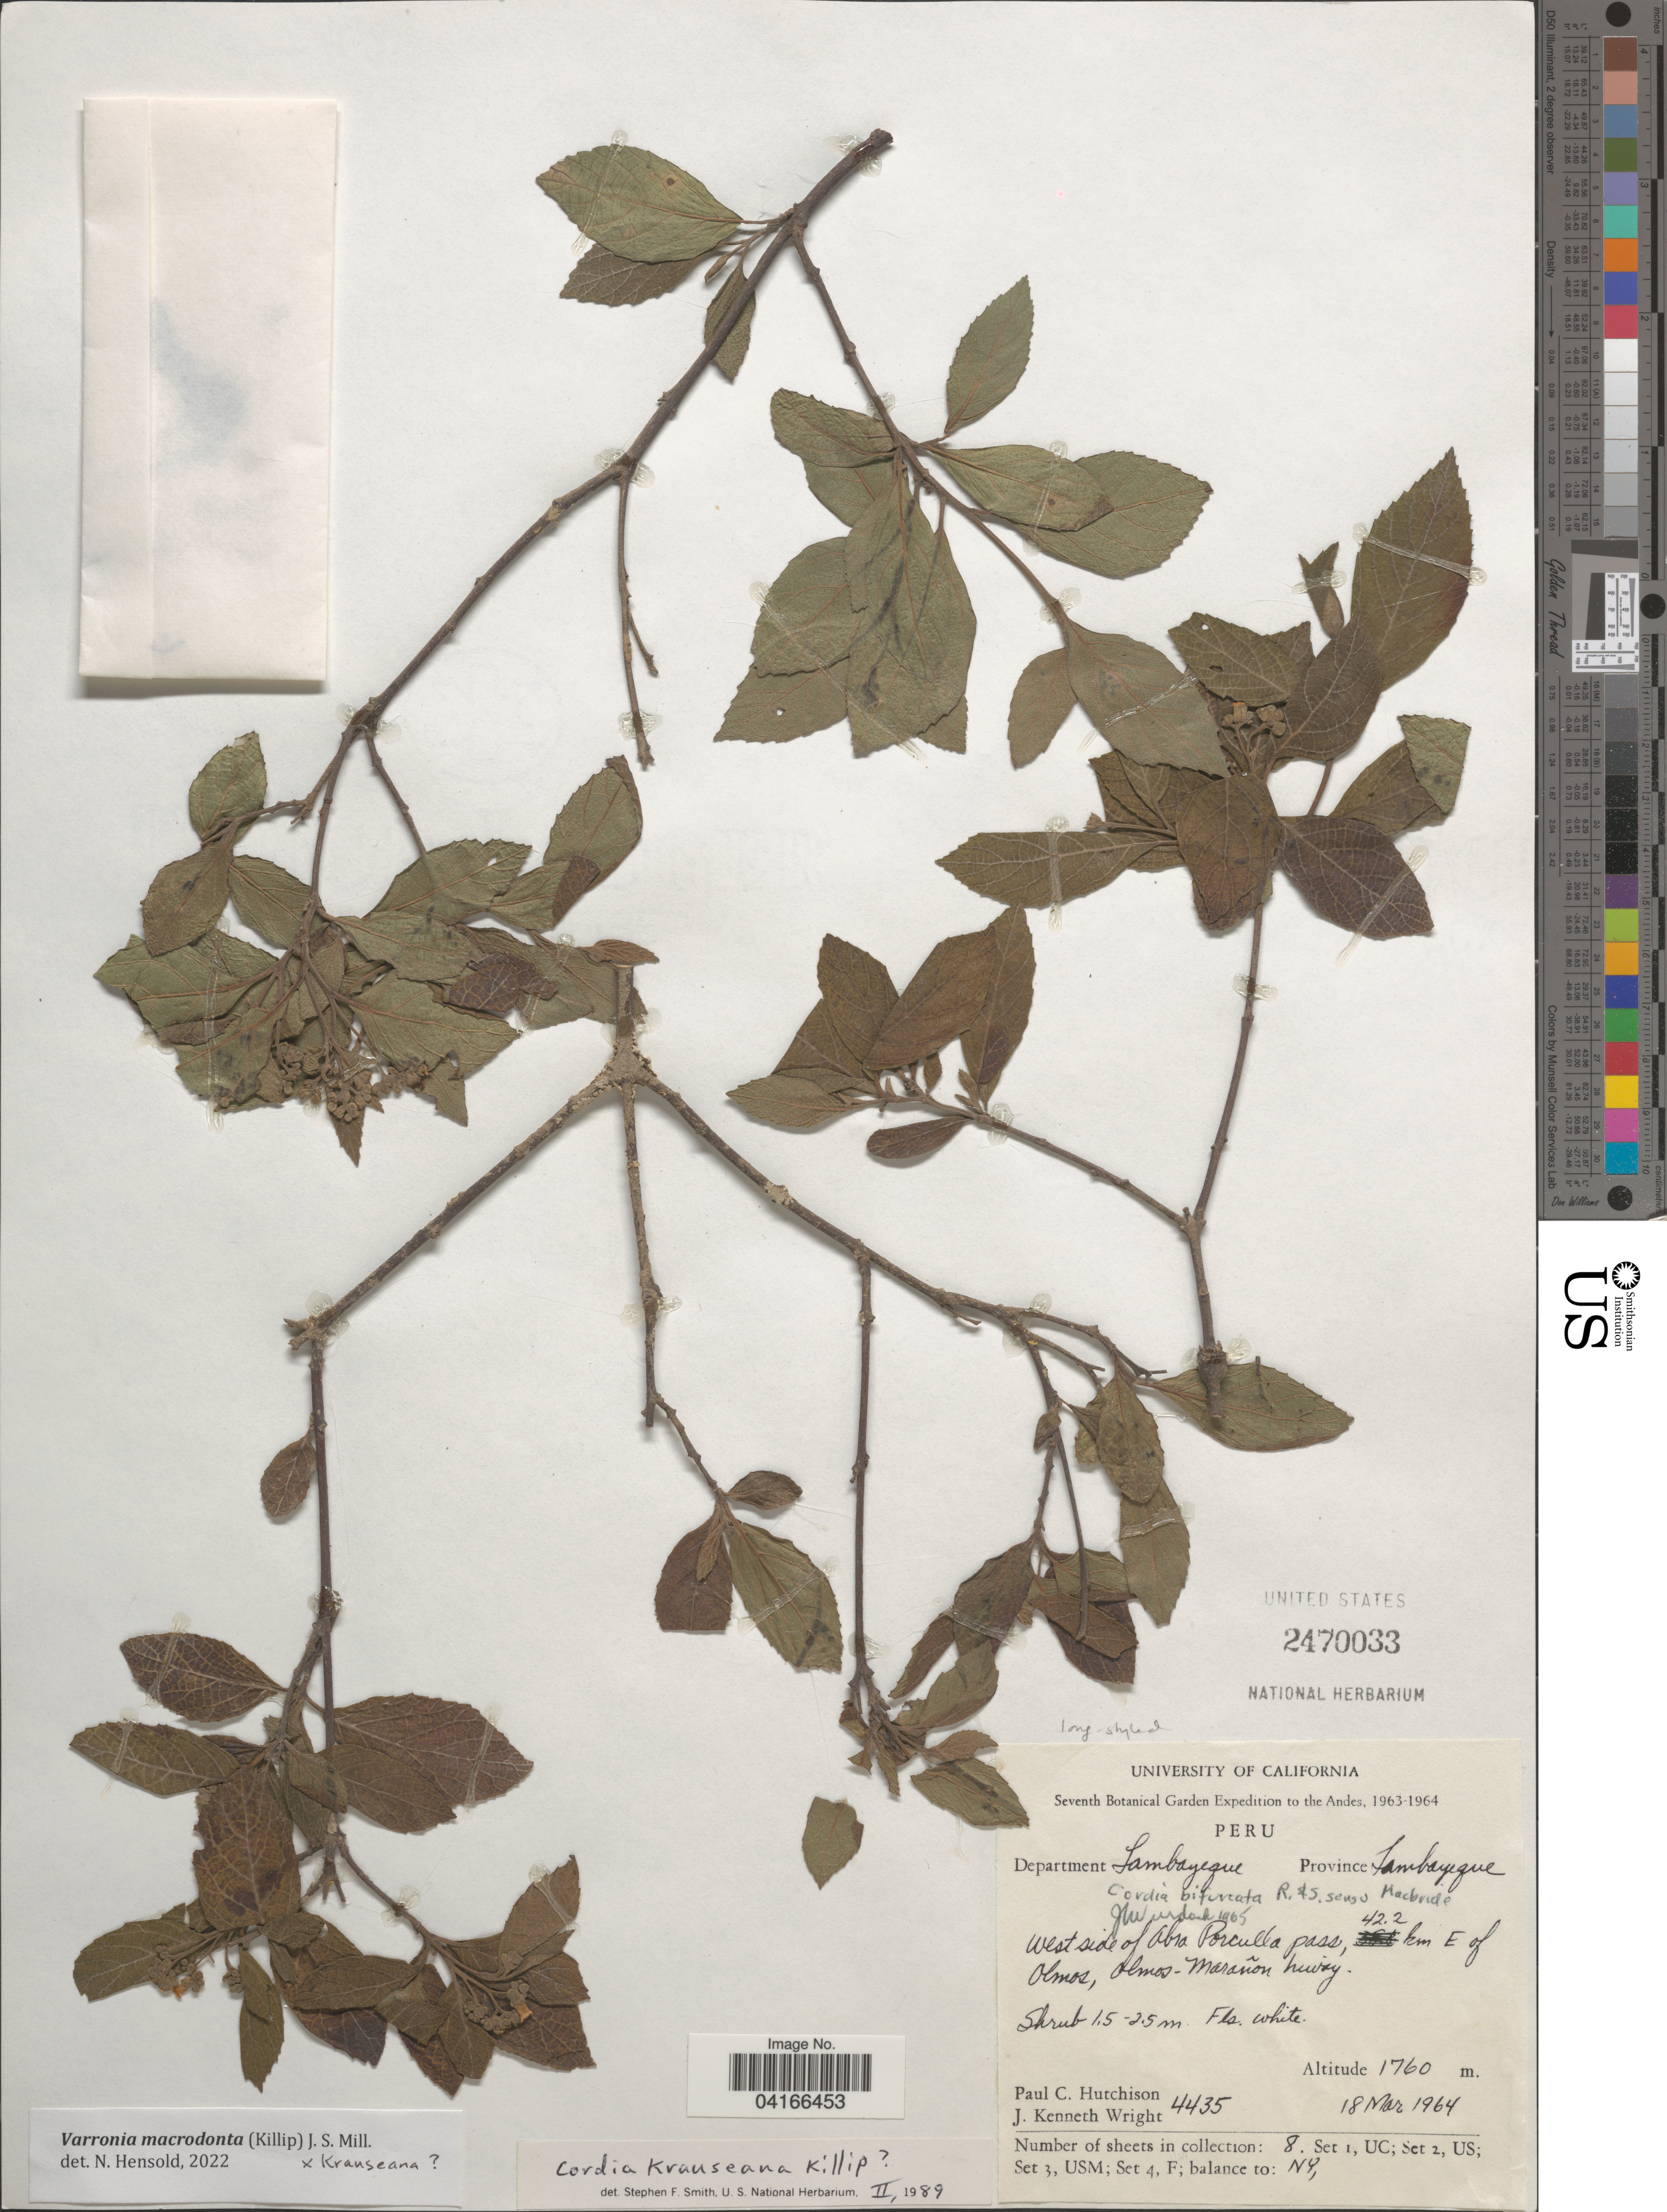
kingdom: Plantae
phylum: Tracheophyta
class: Magnoliopsida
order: Boraginales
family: Cordiaceae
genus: Varronia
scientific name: Varronia macrodonta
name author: (Killip) J.S. Mill.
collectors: P. C. Hutchison & J. K. Wright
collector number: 4435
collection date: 1964-03-18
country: Peru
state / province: Lambayeque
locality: Seventh Botanical Garden Expedition to the Andes, 1963-1964. Department Lambayeque. West side of Abra Porculla pass, 42.2 km E of Olmos, Olmos-Marañon hiway.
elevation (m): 1760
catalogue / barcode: US 2470033